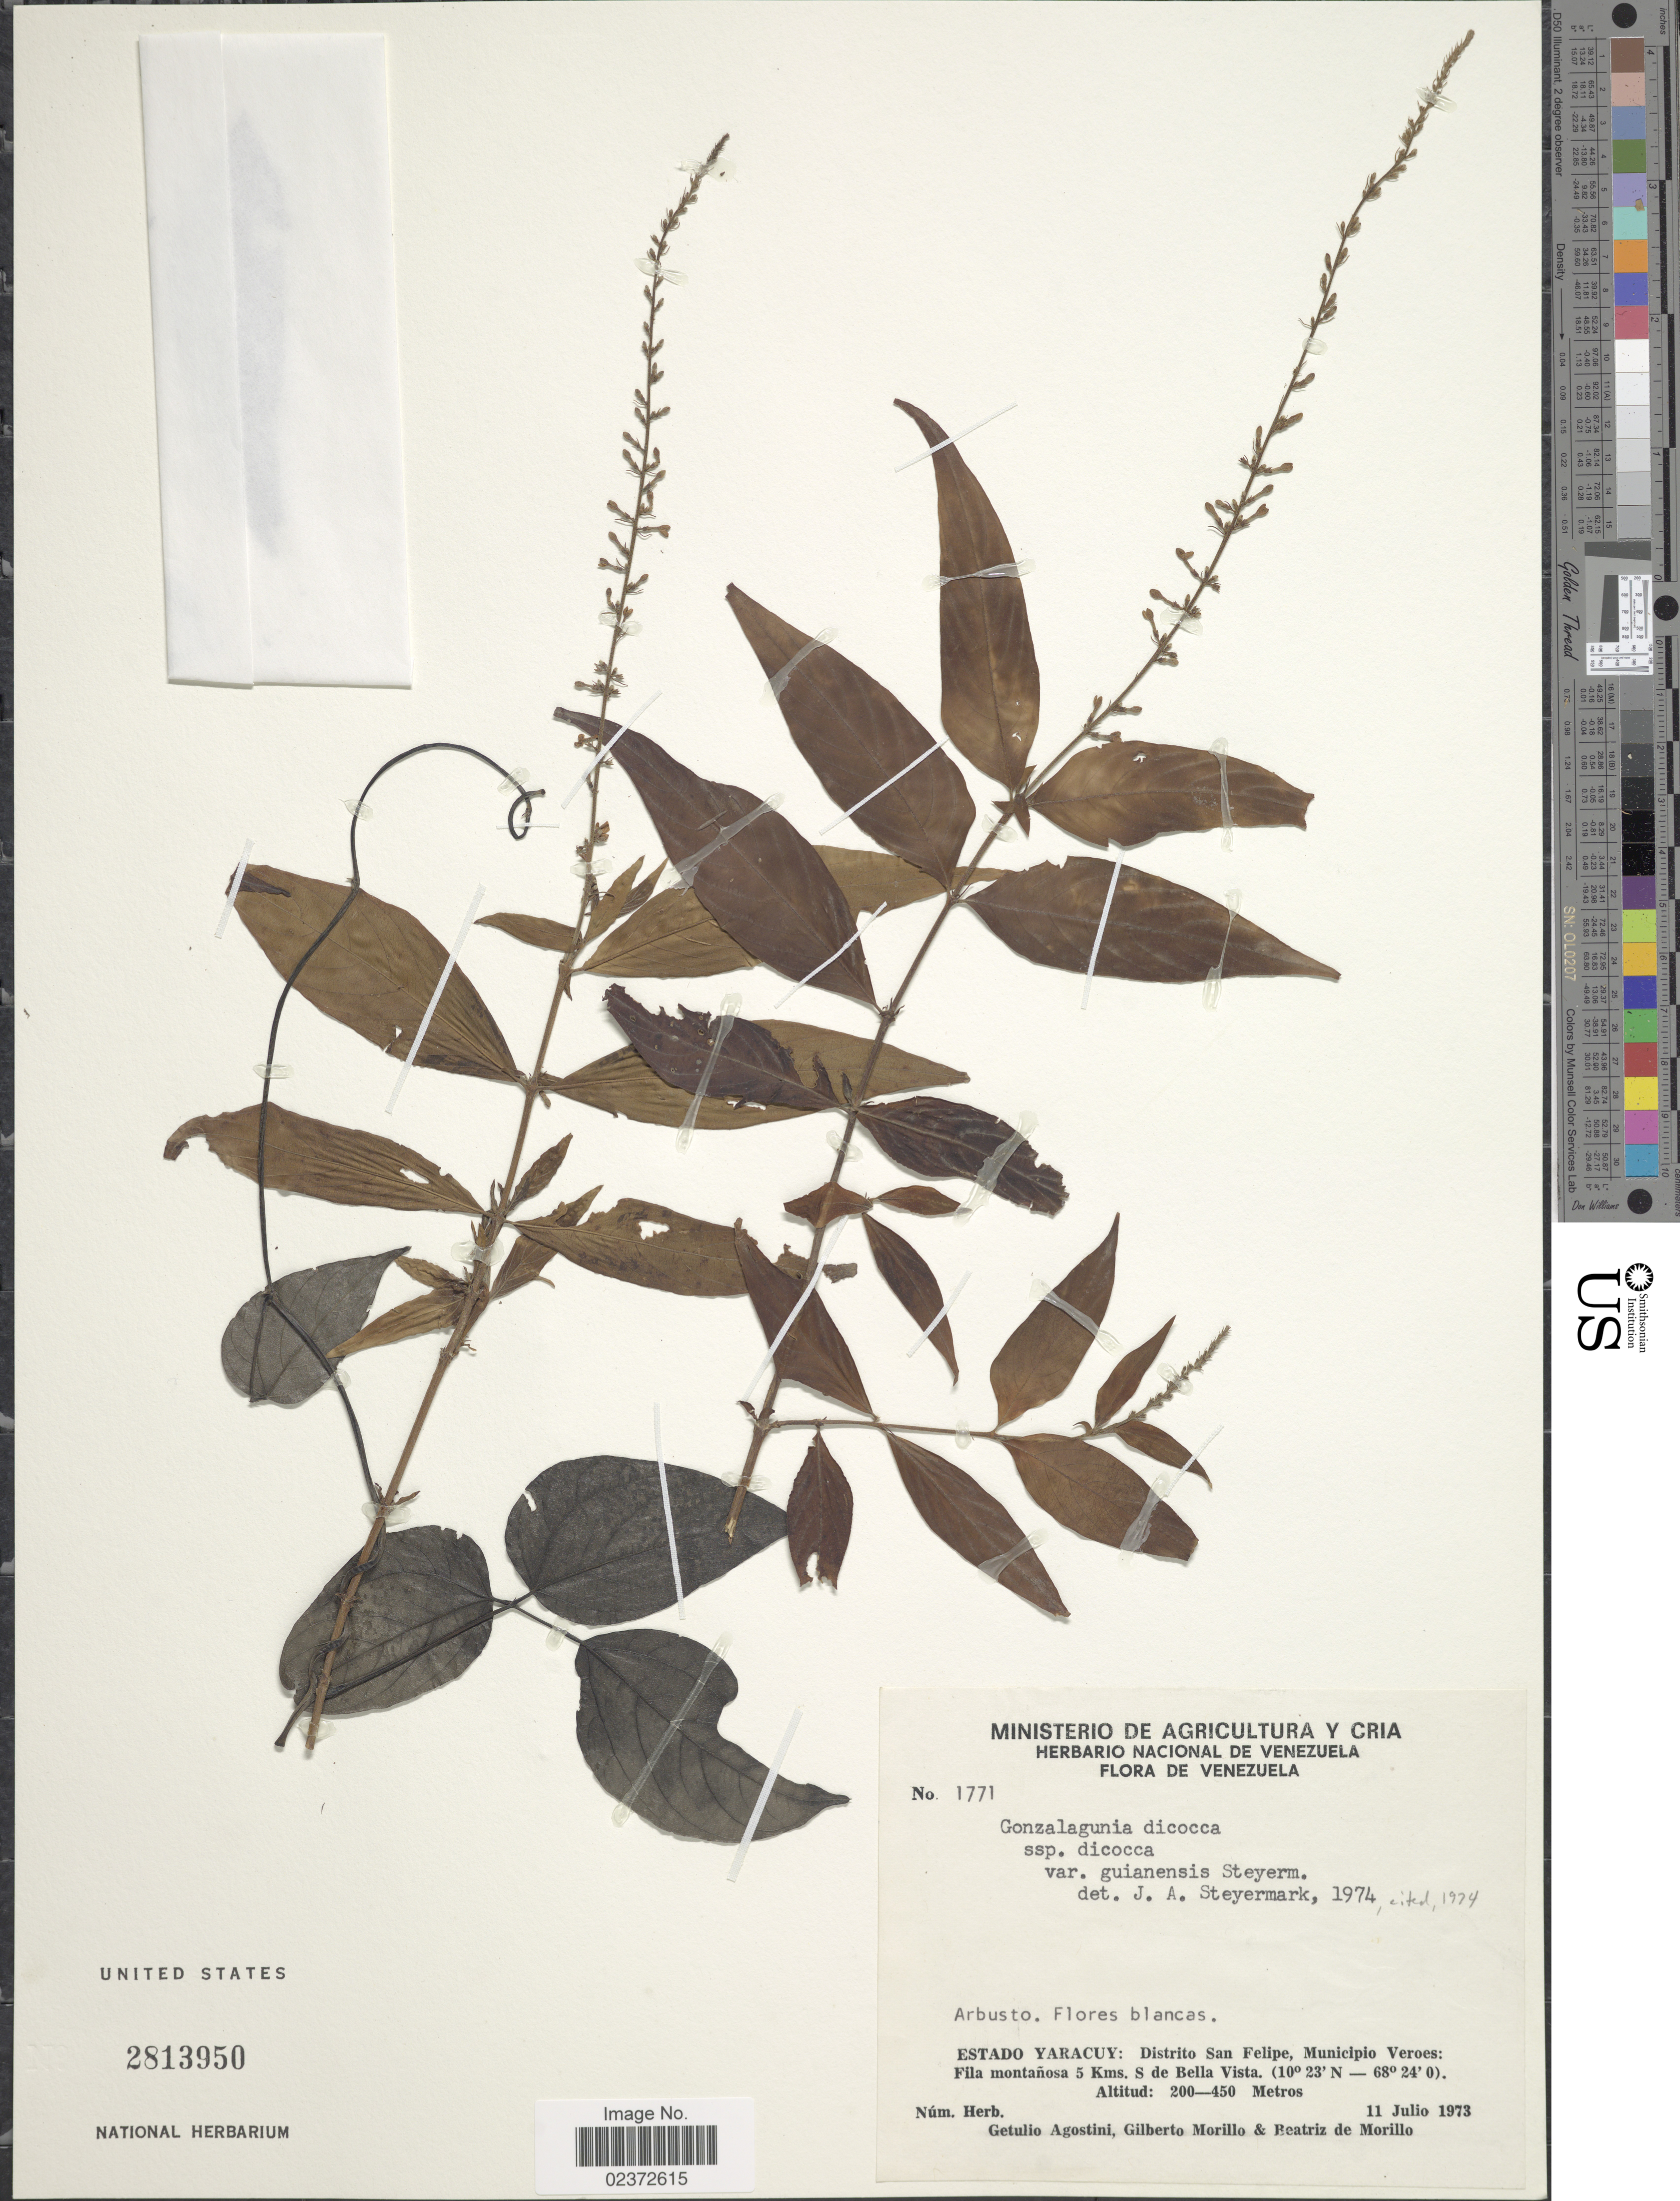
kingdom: Plantae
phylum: Tracheophyta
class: Magnoliopsida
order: Gentianales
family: Rubiaceae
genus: Gonzalagunia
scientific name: Gonzalagunia dicocca var. guianensis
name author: Steyerm.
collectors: G. Agostini, G. N. Morillo & B. Morillo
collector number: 1771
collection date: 1973-07-11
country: Venezuela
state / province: Yaracuy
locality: Distrito San Felipe, Municipio Veroes: Fila montanosa 5 Kms. S de Bella Vista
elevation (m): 200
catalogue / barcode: US 2813950